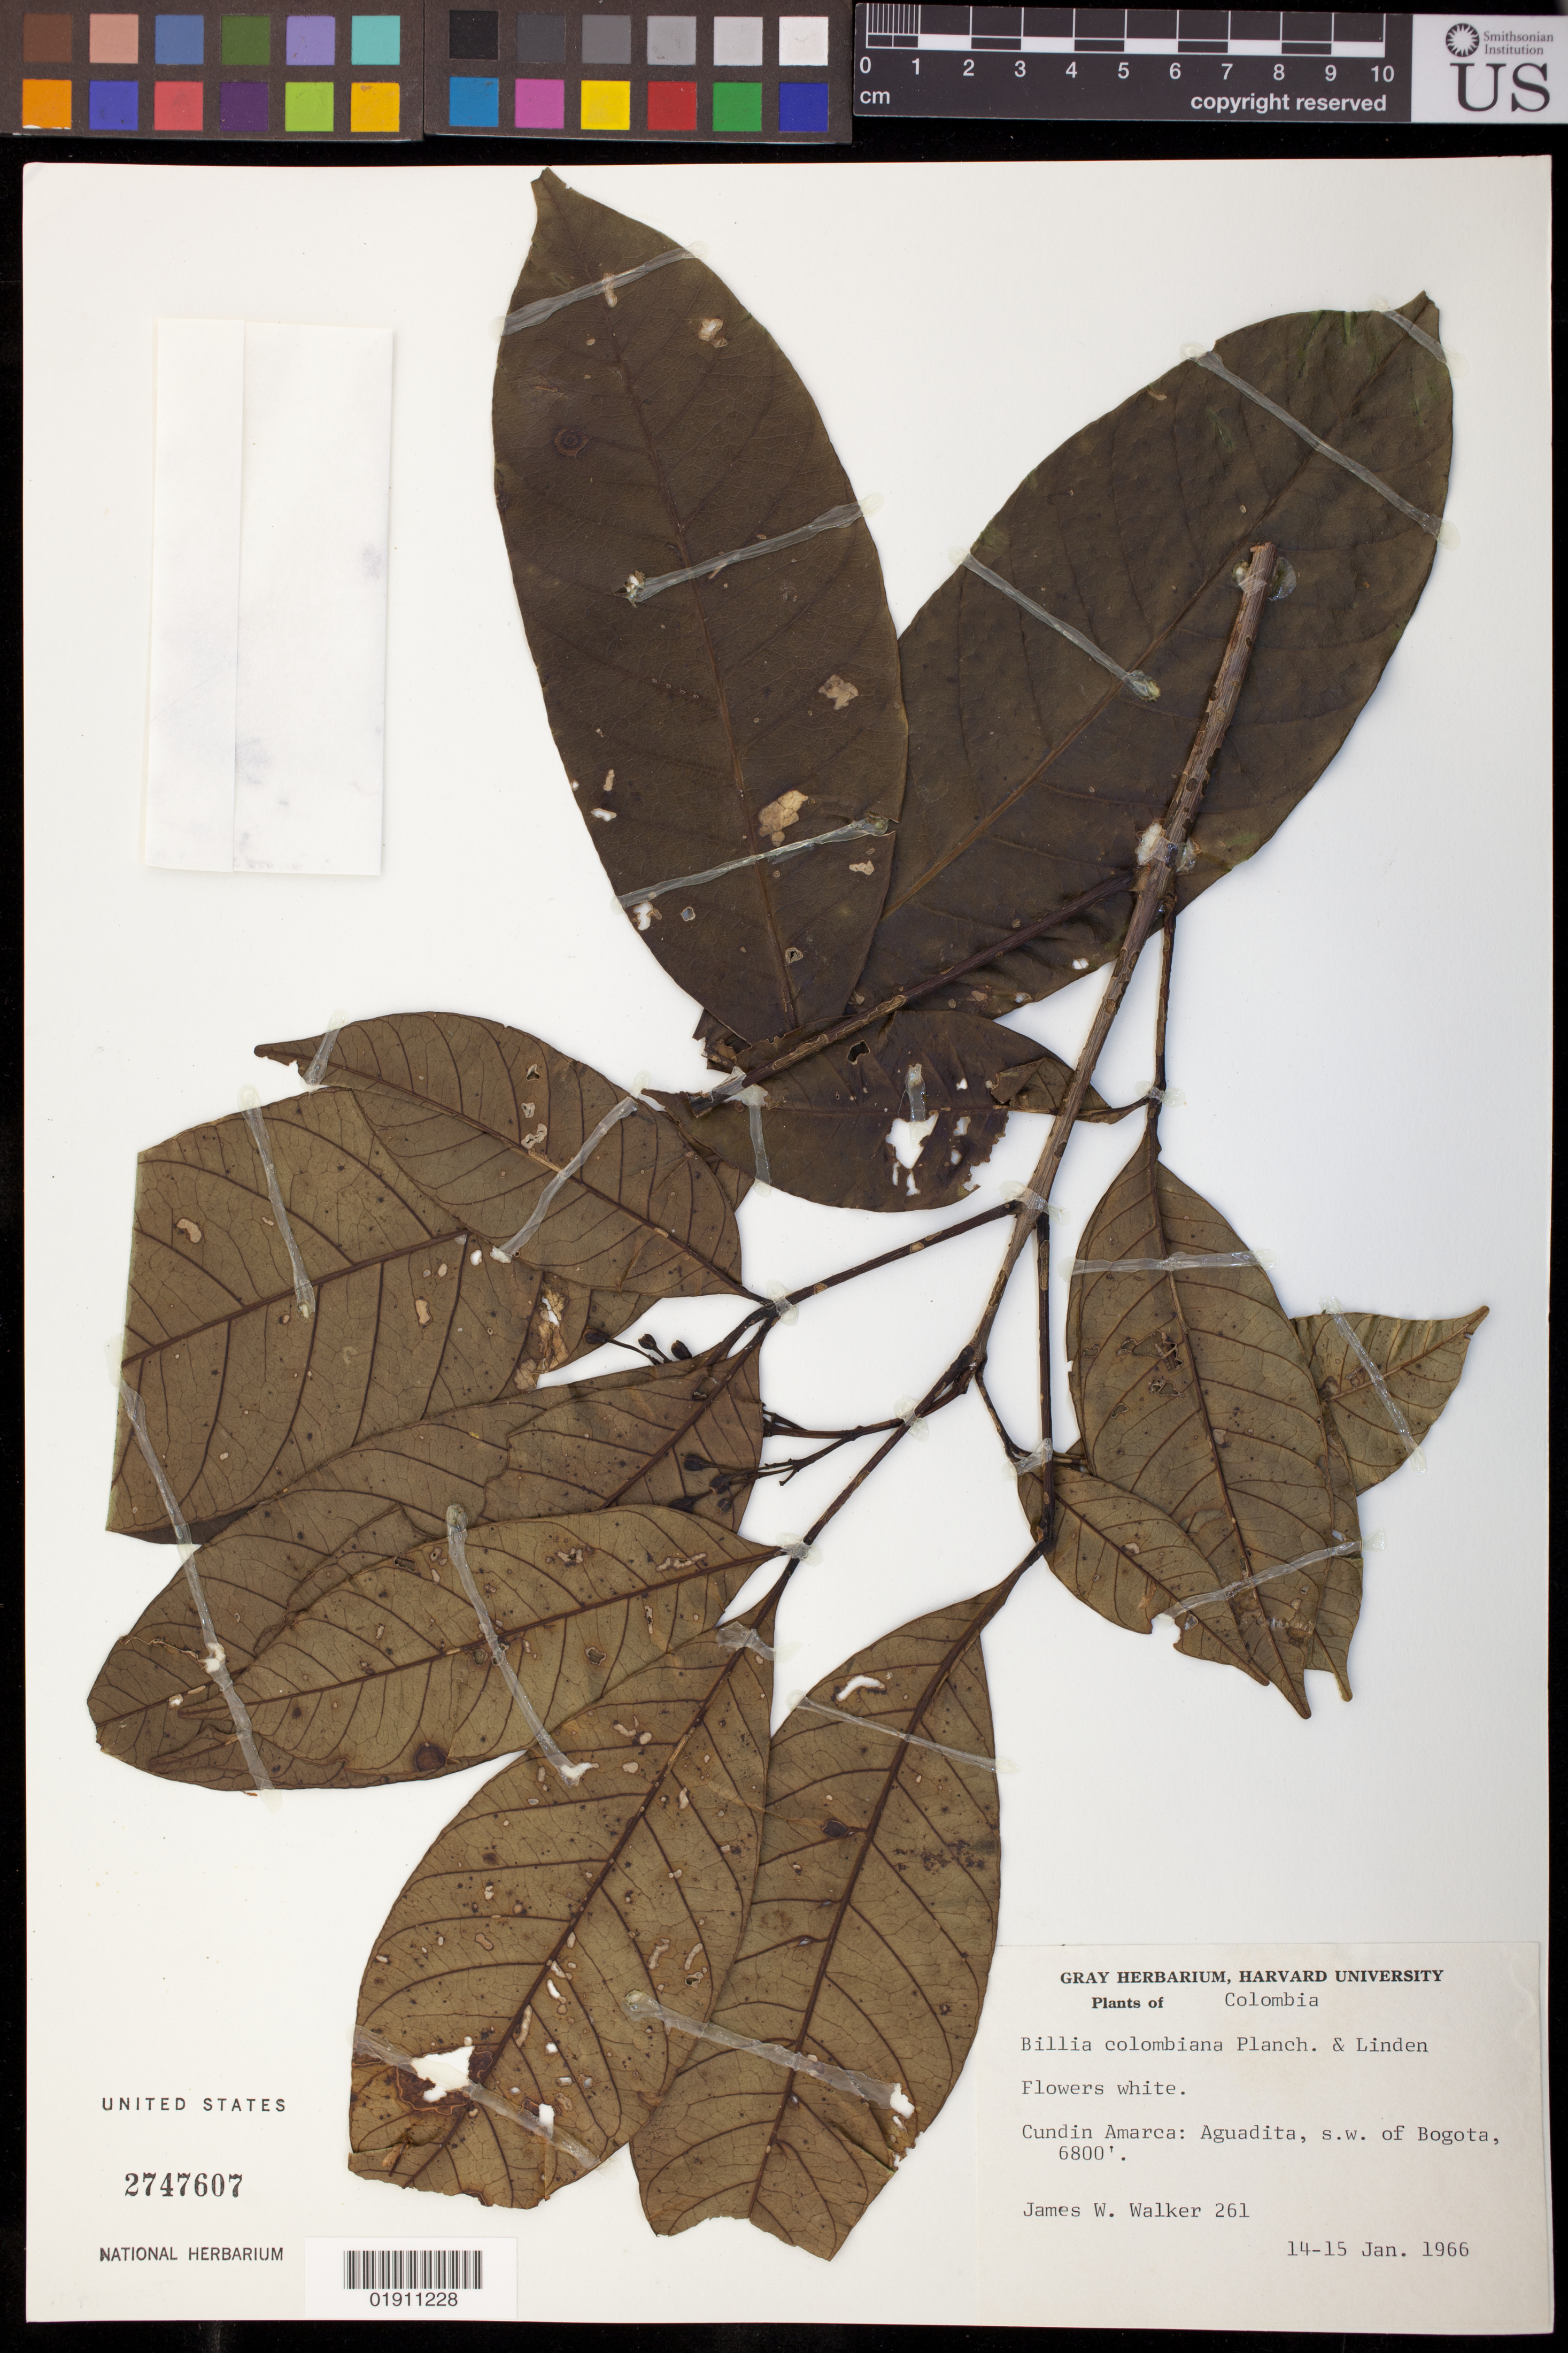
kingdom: Plantae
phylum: Tracheophyta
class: Magnoliopsida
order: Sapindales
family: Sapindaceae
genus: Billia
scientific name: Billia rosea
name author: (Planch. & Linden) C. Ulloa & P.M. Jørg.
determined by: Acevedo-Rodríguez, P., (BOT), Smithsonian Institution - National Museum of Natural History (UNITED STATES)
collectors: J. W. Walker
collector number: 261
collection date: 1966-01-14/1966-01-15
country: Colombia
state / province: Cundinamarca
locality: Aguadita, s.w. of Bogota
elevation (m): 2073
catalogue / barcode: US 2747607